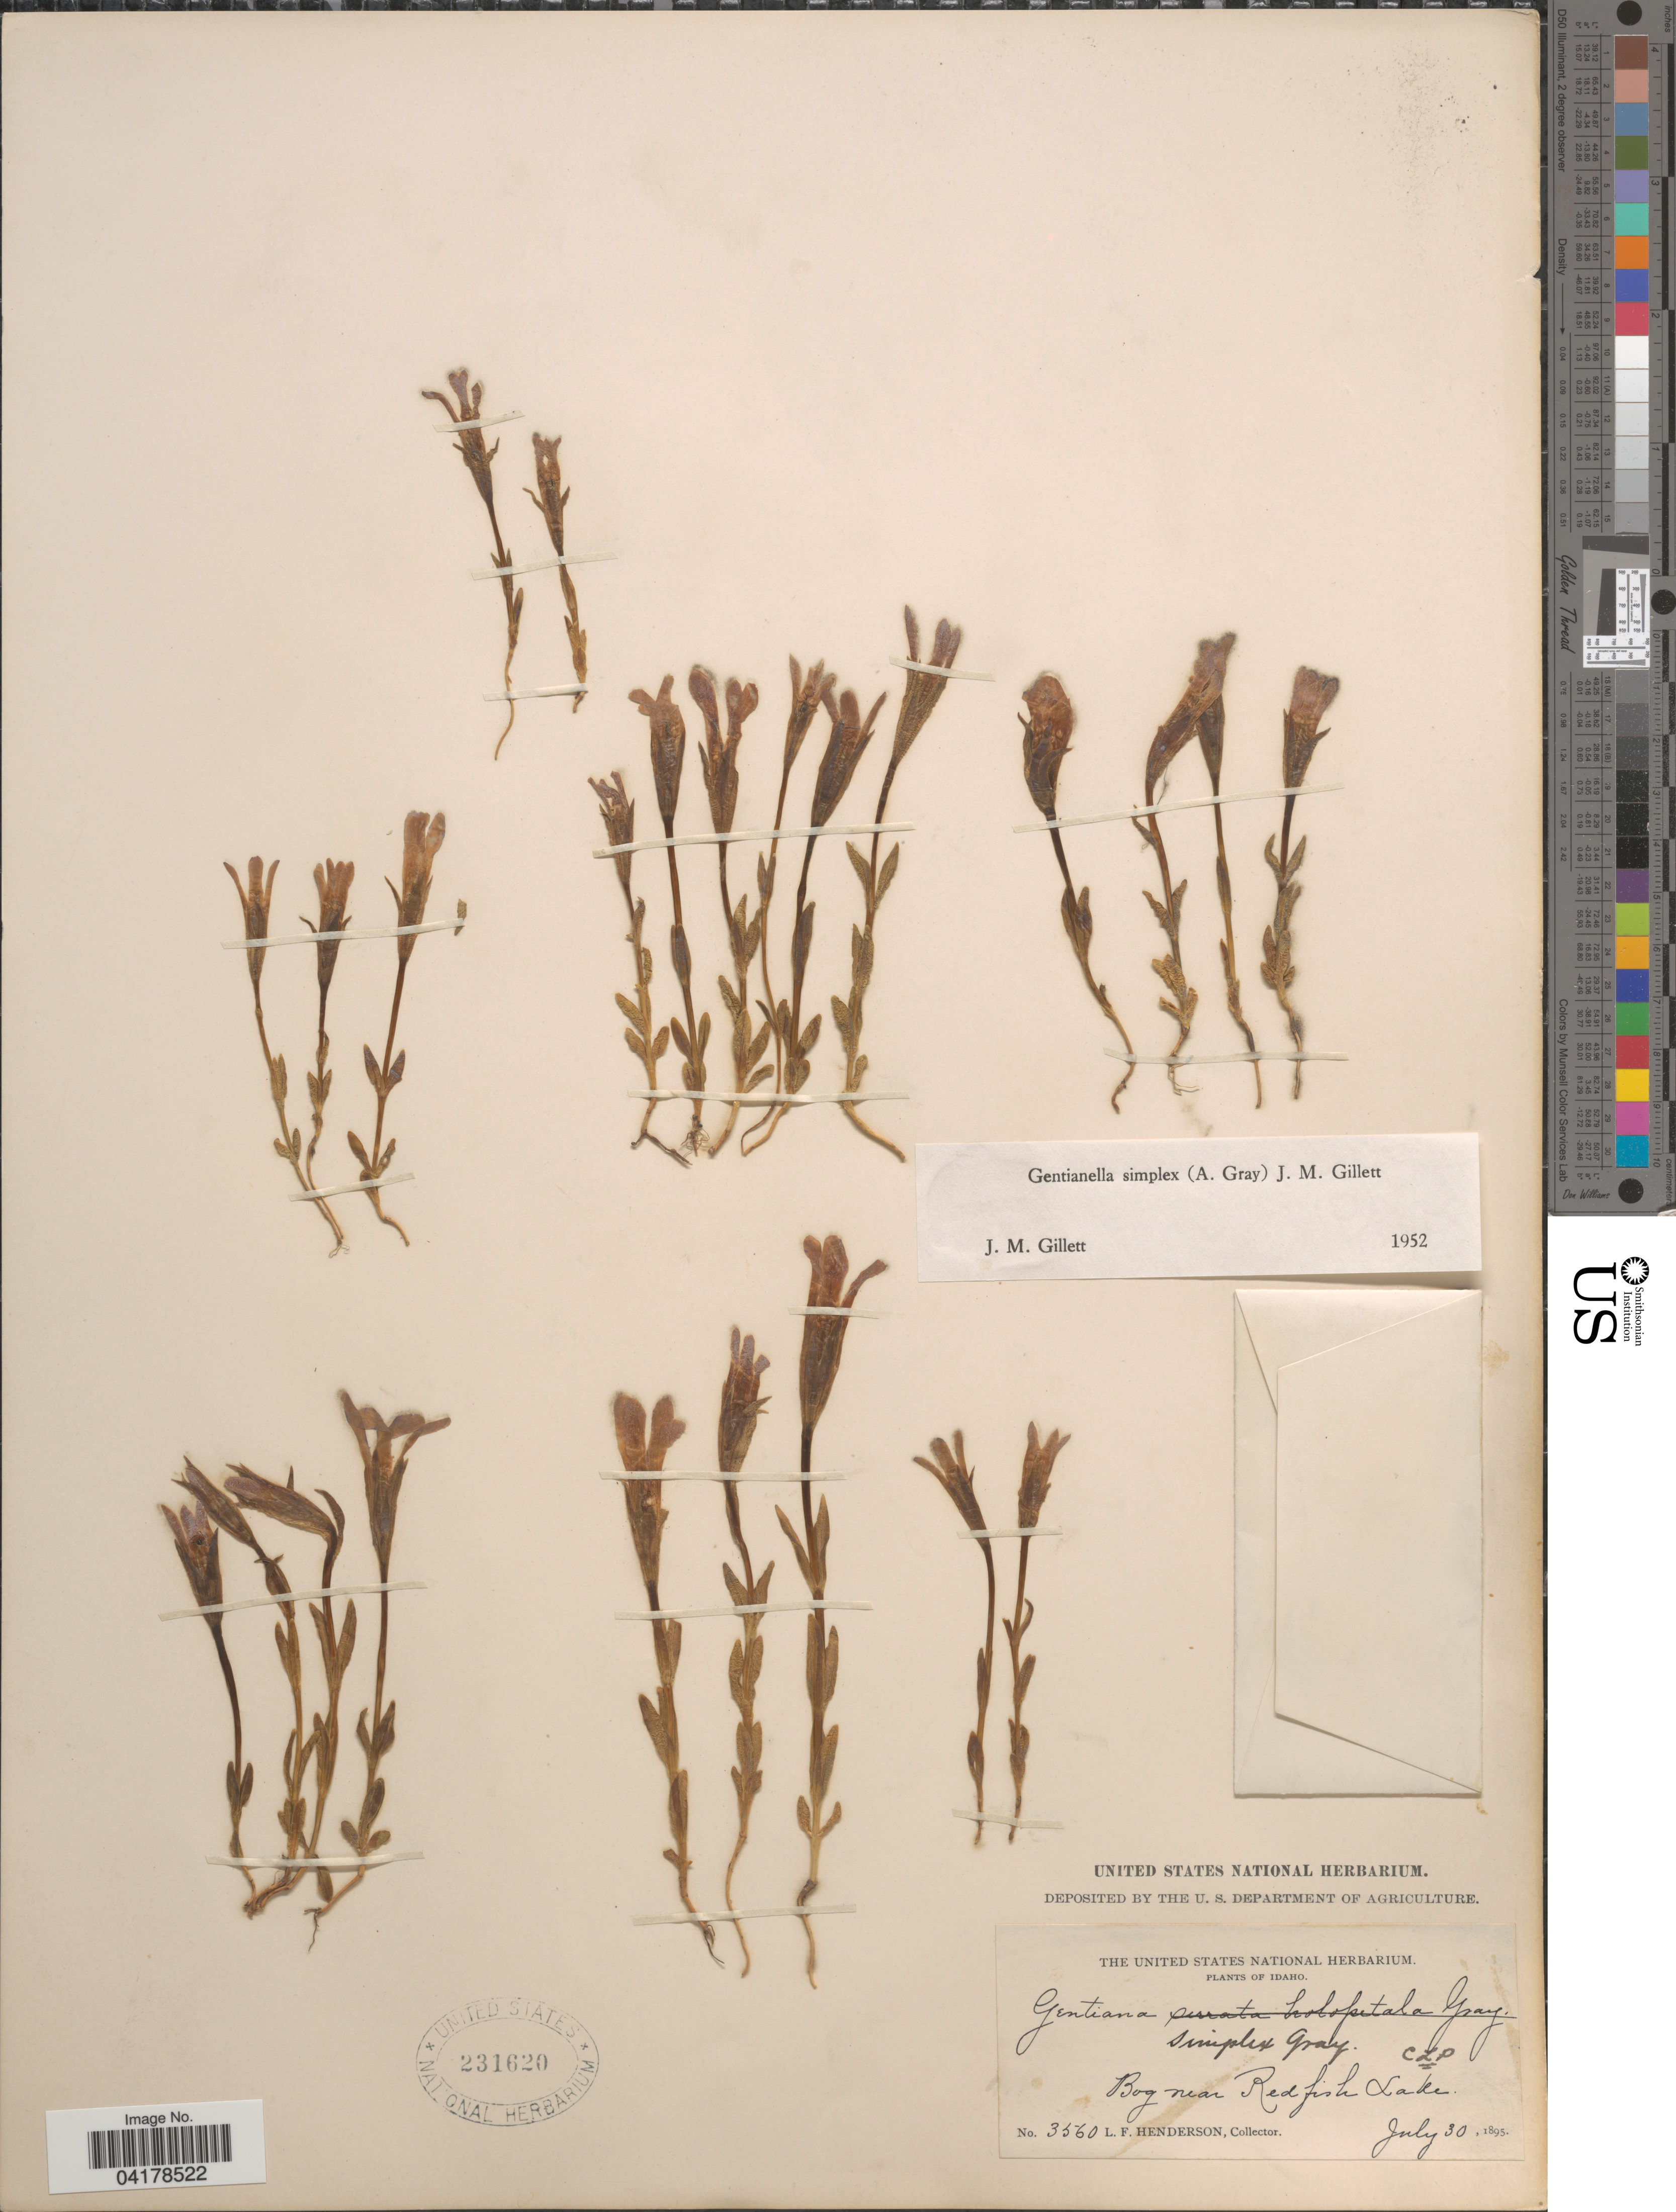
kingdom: Plantae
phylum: Tracheophyta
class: Magnoliopsida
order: Gentianales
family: Gentianaceae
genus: Gentianella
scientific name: Gentianella simplex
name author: (A. Gray) J.M. Gillett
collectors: L. Henderson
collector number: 3560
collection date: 1895-07-30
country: United States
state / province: Idaho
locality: Bog near Redfish Lake.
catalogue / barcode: US 231620